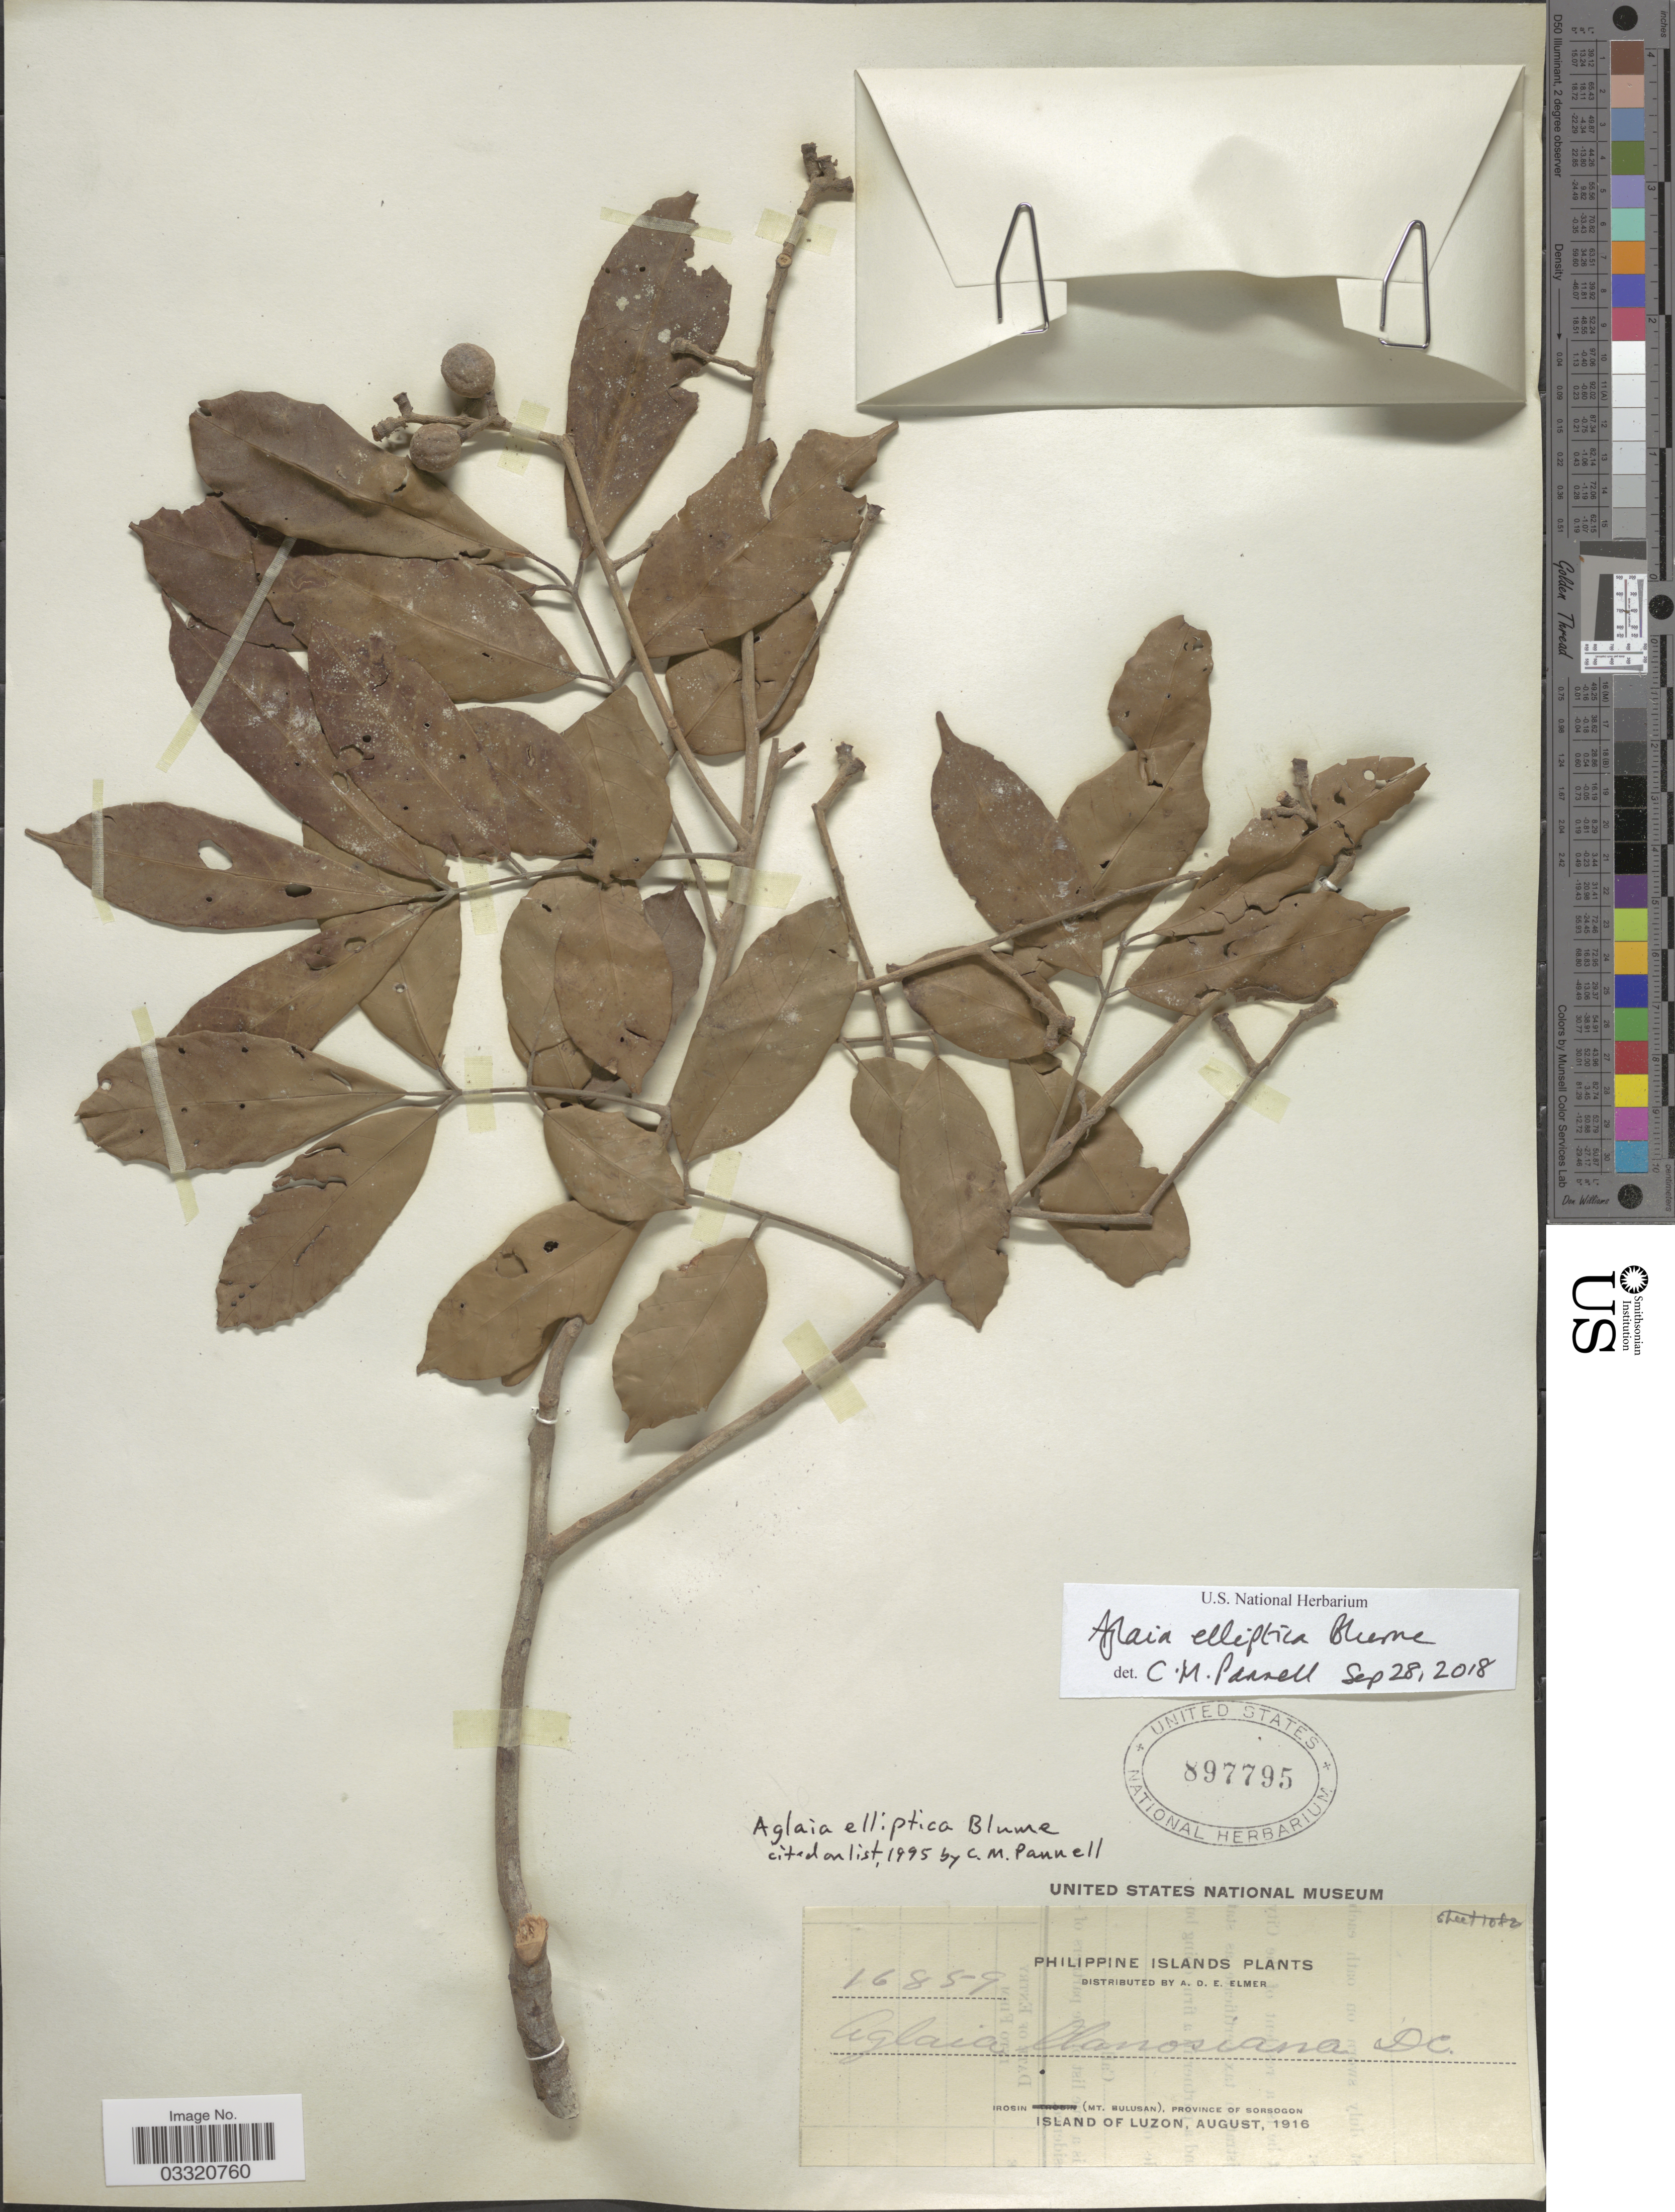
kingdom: Plantae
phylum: Tracheophyta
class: Magnoliopsida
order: Sapindales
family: Meliaceae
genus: Aglaia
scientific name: Aglaia elliptica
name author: Blume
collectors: A. D. E. Elmer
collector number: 16859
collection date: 1916-08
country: Philippines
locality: Irosin (Mt. Bulusan), Province of Sorsogon. Island of Luzon.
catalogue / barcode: US 897795